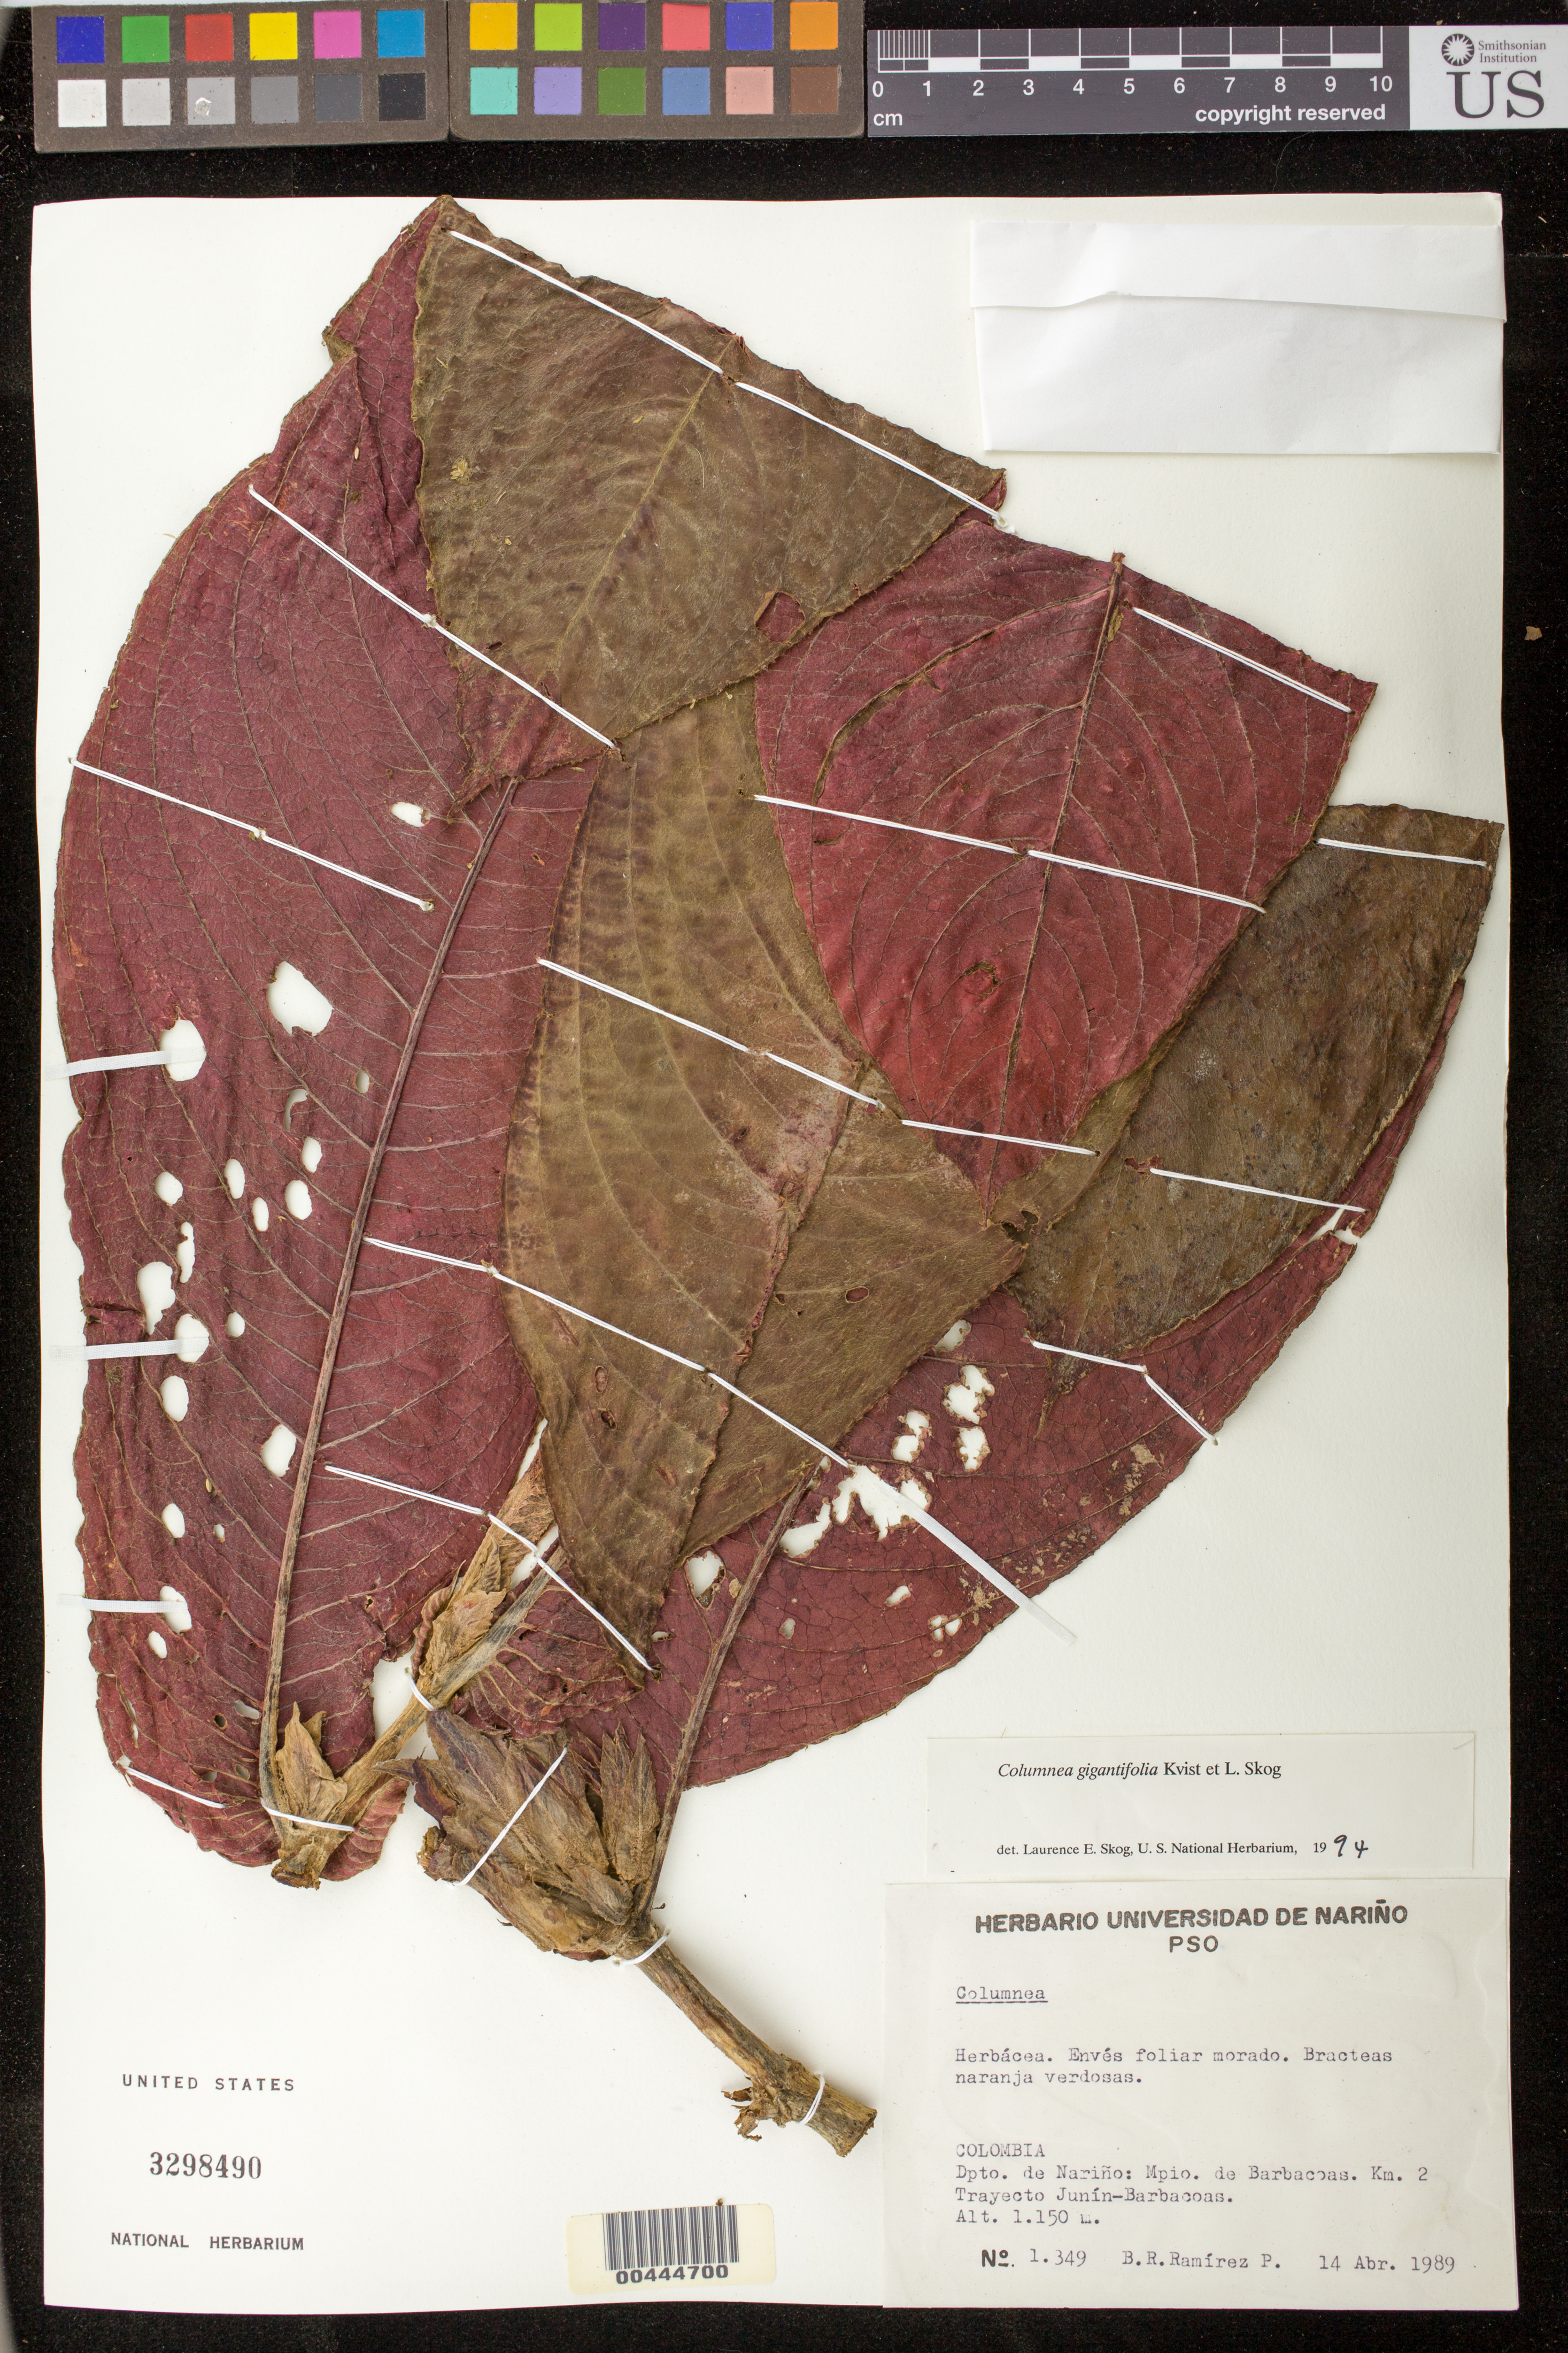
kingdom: Plantae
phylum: Tracheophyta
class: Magnoliopsida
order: Lamiales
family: Gesneriaceae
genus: Columnea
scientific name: Columnea gigantifolia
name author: L.P. Kvist & L.E. Skog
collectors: B. R. Ramirez P.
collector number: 1349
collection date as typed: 14 Apr 1989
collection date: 1989-04-14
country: Colombia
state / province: Nariño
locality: Barbacoas, trayecto junin-barbacoas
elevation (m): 1150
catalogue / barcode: US 3298490